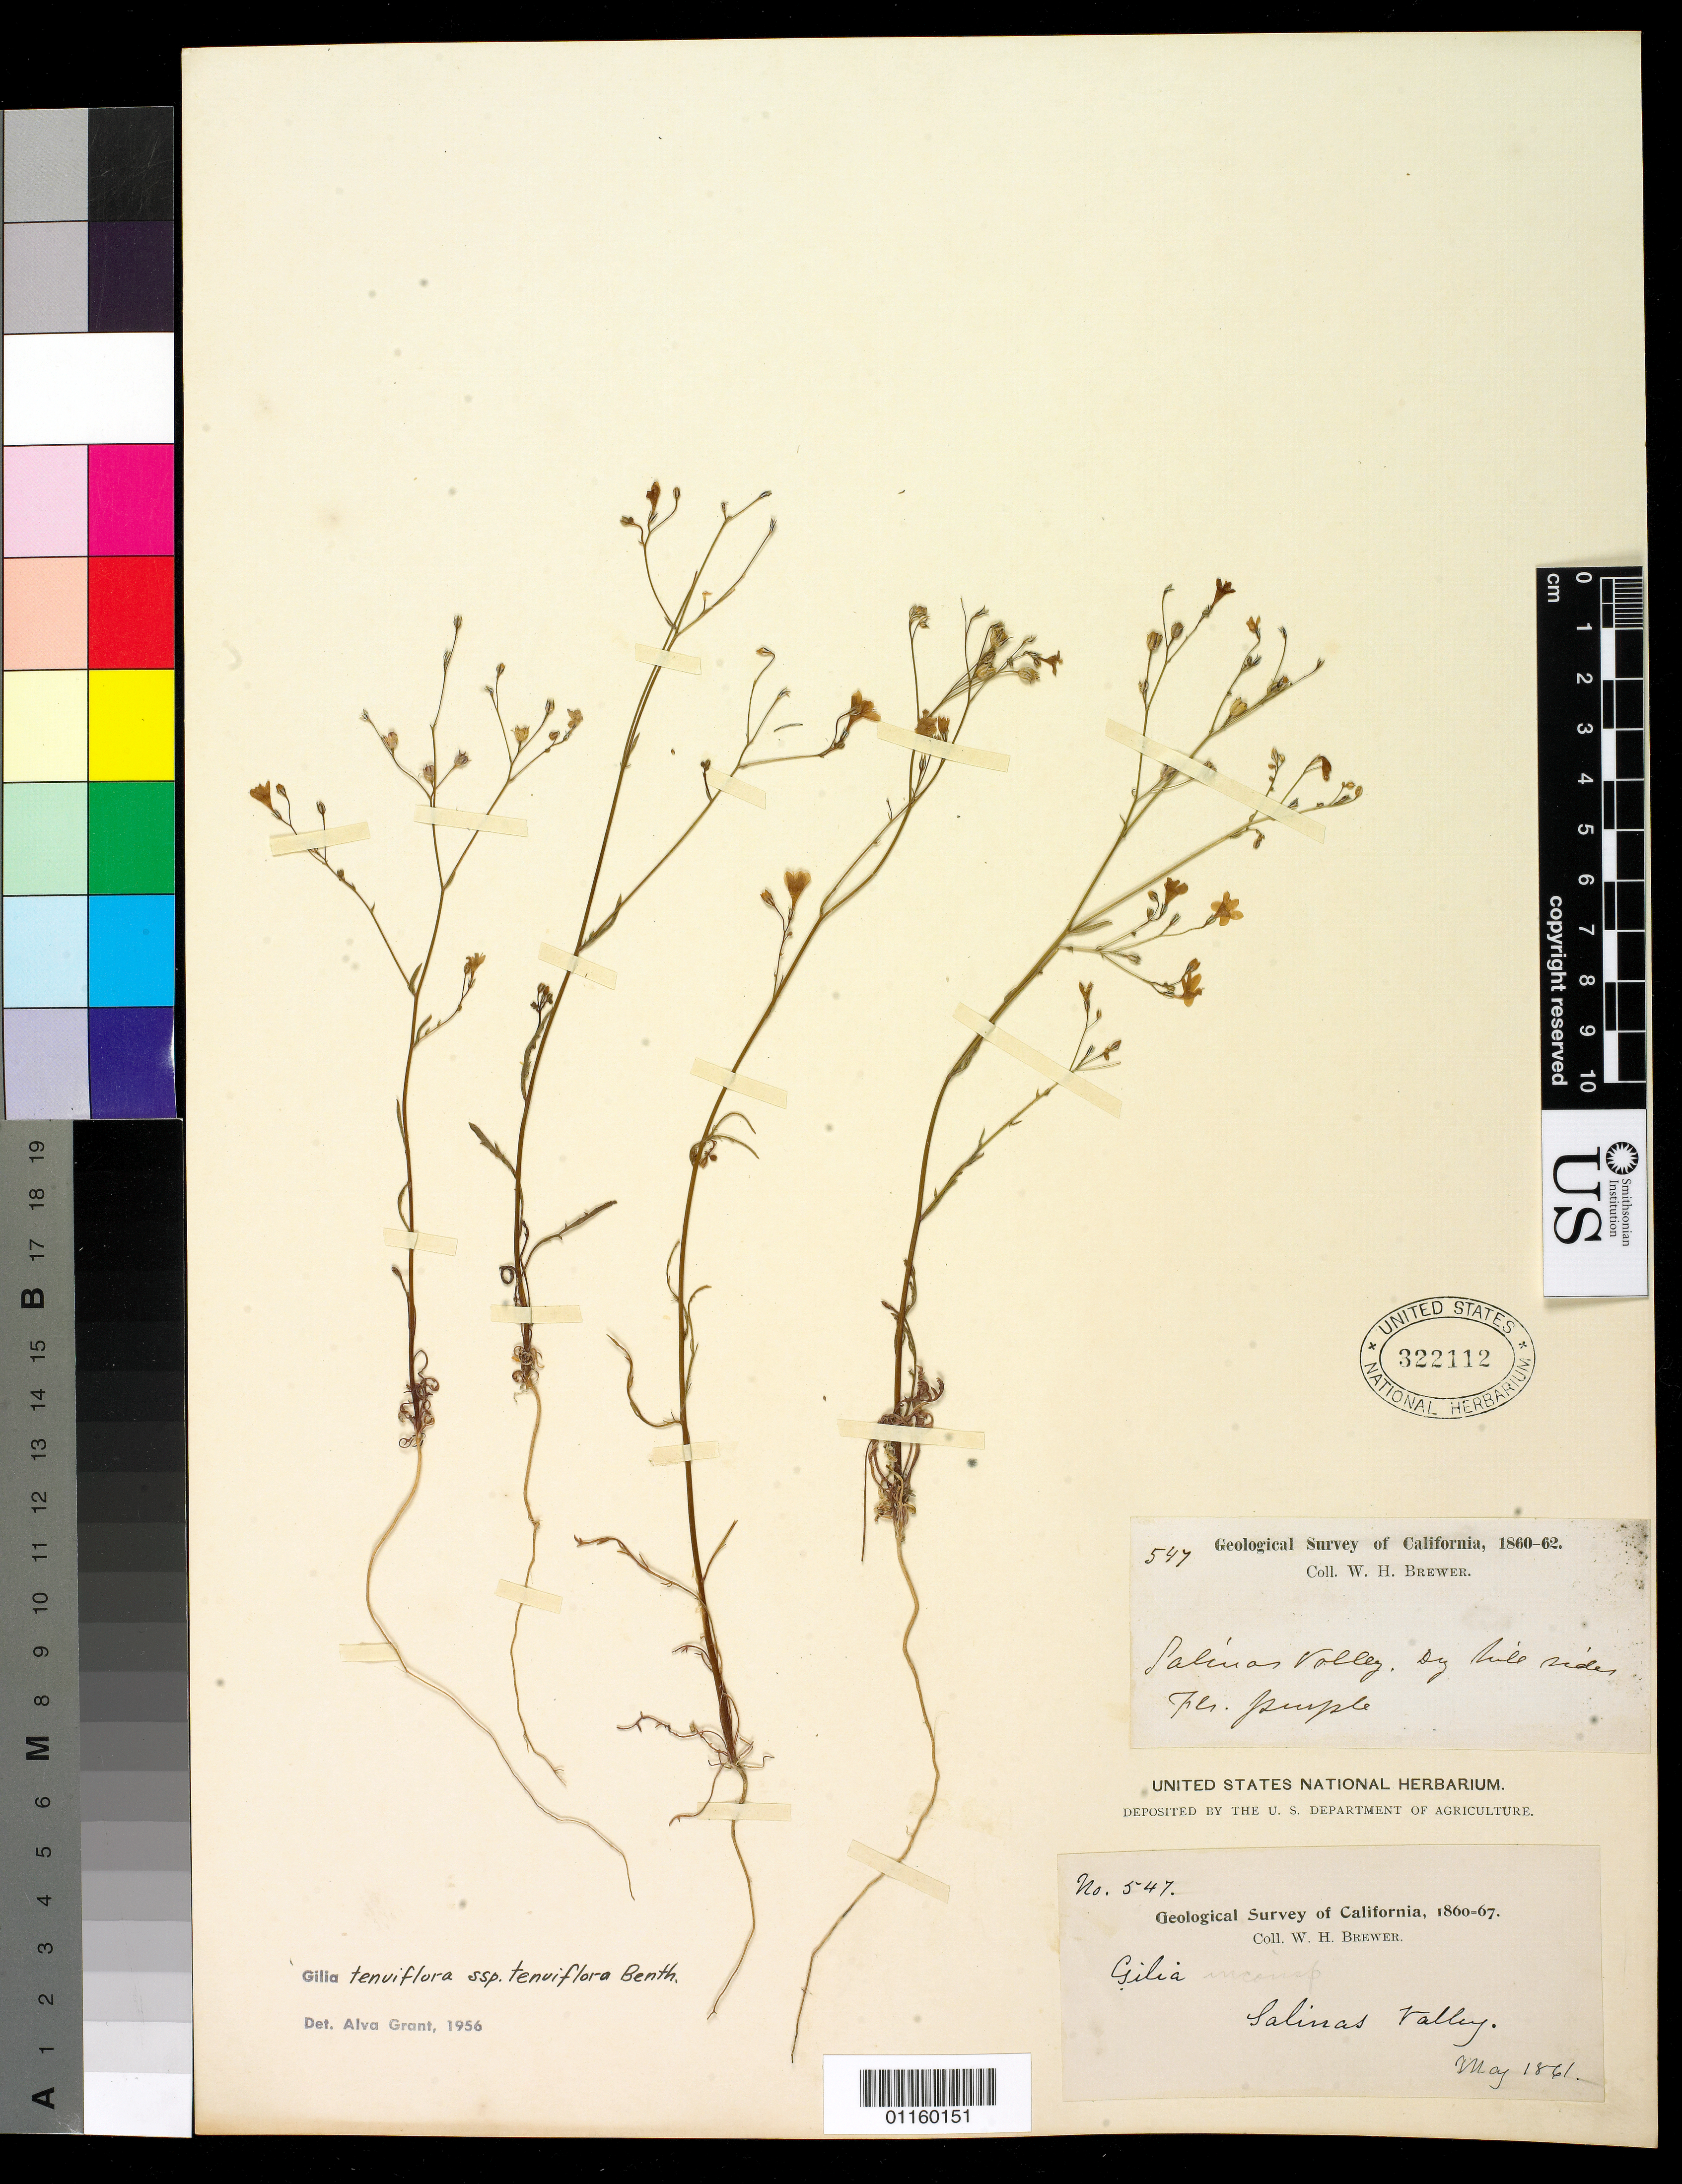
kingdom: Plantae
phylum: Tracheophyta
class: Magnoliopsida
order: Ericales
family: Polemoniaceae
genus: Gilia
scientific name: Gilia tenuiflora subsp. tenuiflora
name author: Benth.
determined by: Grant, A.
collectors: W. H. Brewer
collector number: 547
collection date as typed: May 1861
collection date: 1861-05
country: United States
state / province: California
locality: Salinas Valley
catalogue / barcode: US 322112